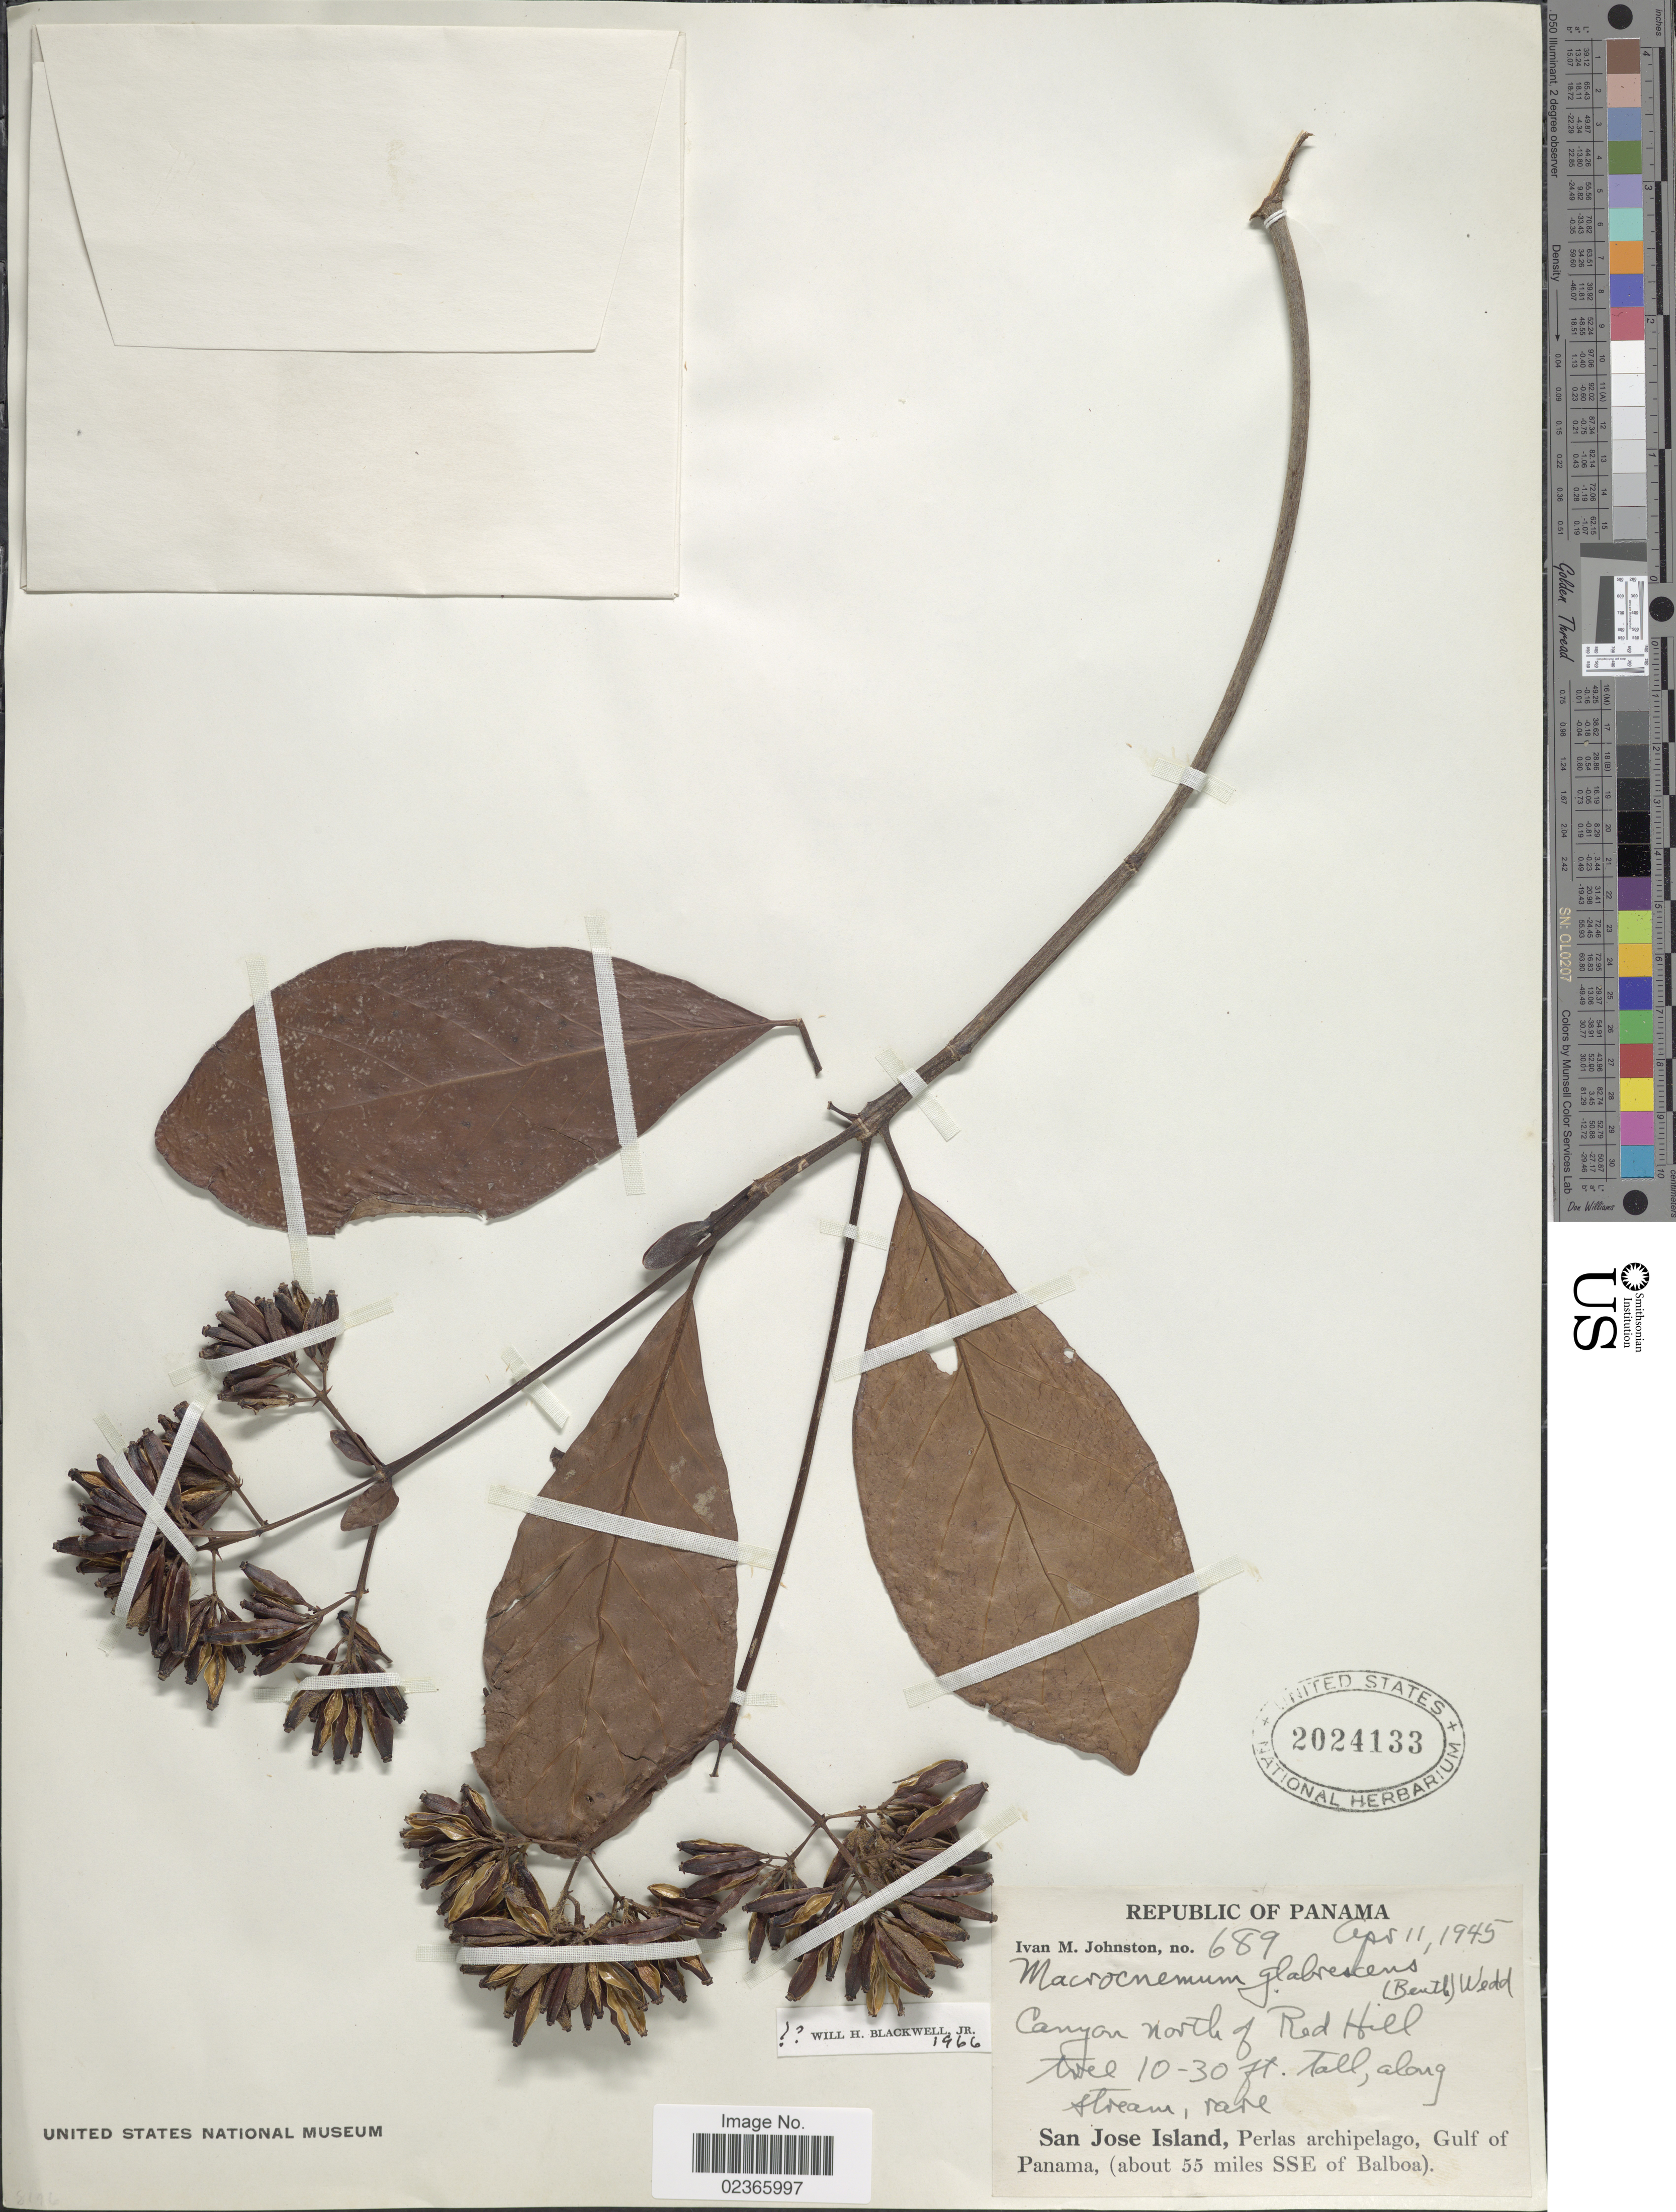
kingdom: Plantae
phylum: Tracheophyta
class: Magnoliopsida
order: Gentianales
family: Rubiaceae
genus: Macrocnemum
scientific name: Macrocnemum glabrescens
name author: (Benth.) Wedd.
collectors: I.M. Johnston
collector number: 689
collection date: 1945-04-11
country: Panama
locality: Republic of Panama. San Jose Island, Perlas archipelago, Gulf of Panama, (about 55 miles SSE of Balboa)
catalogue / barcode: US 2024133